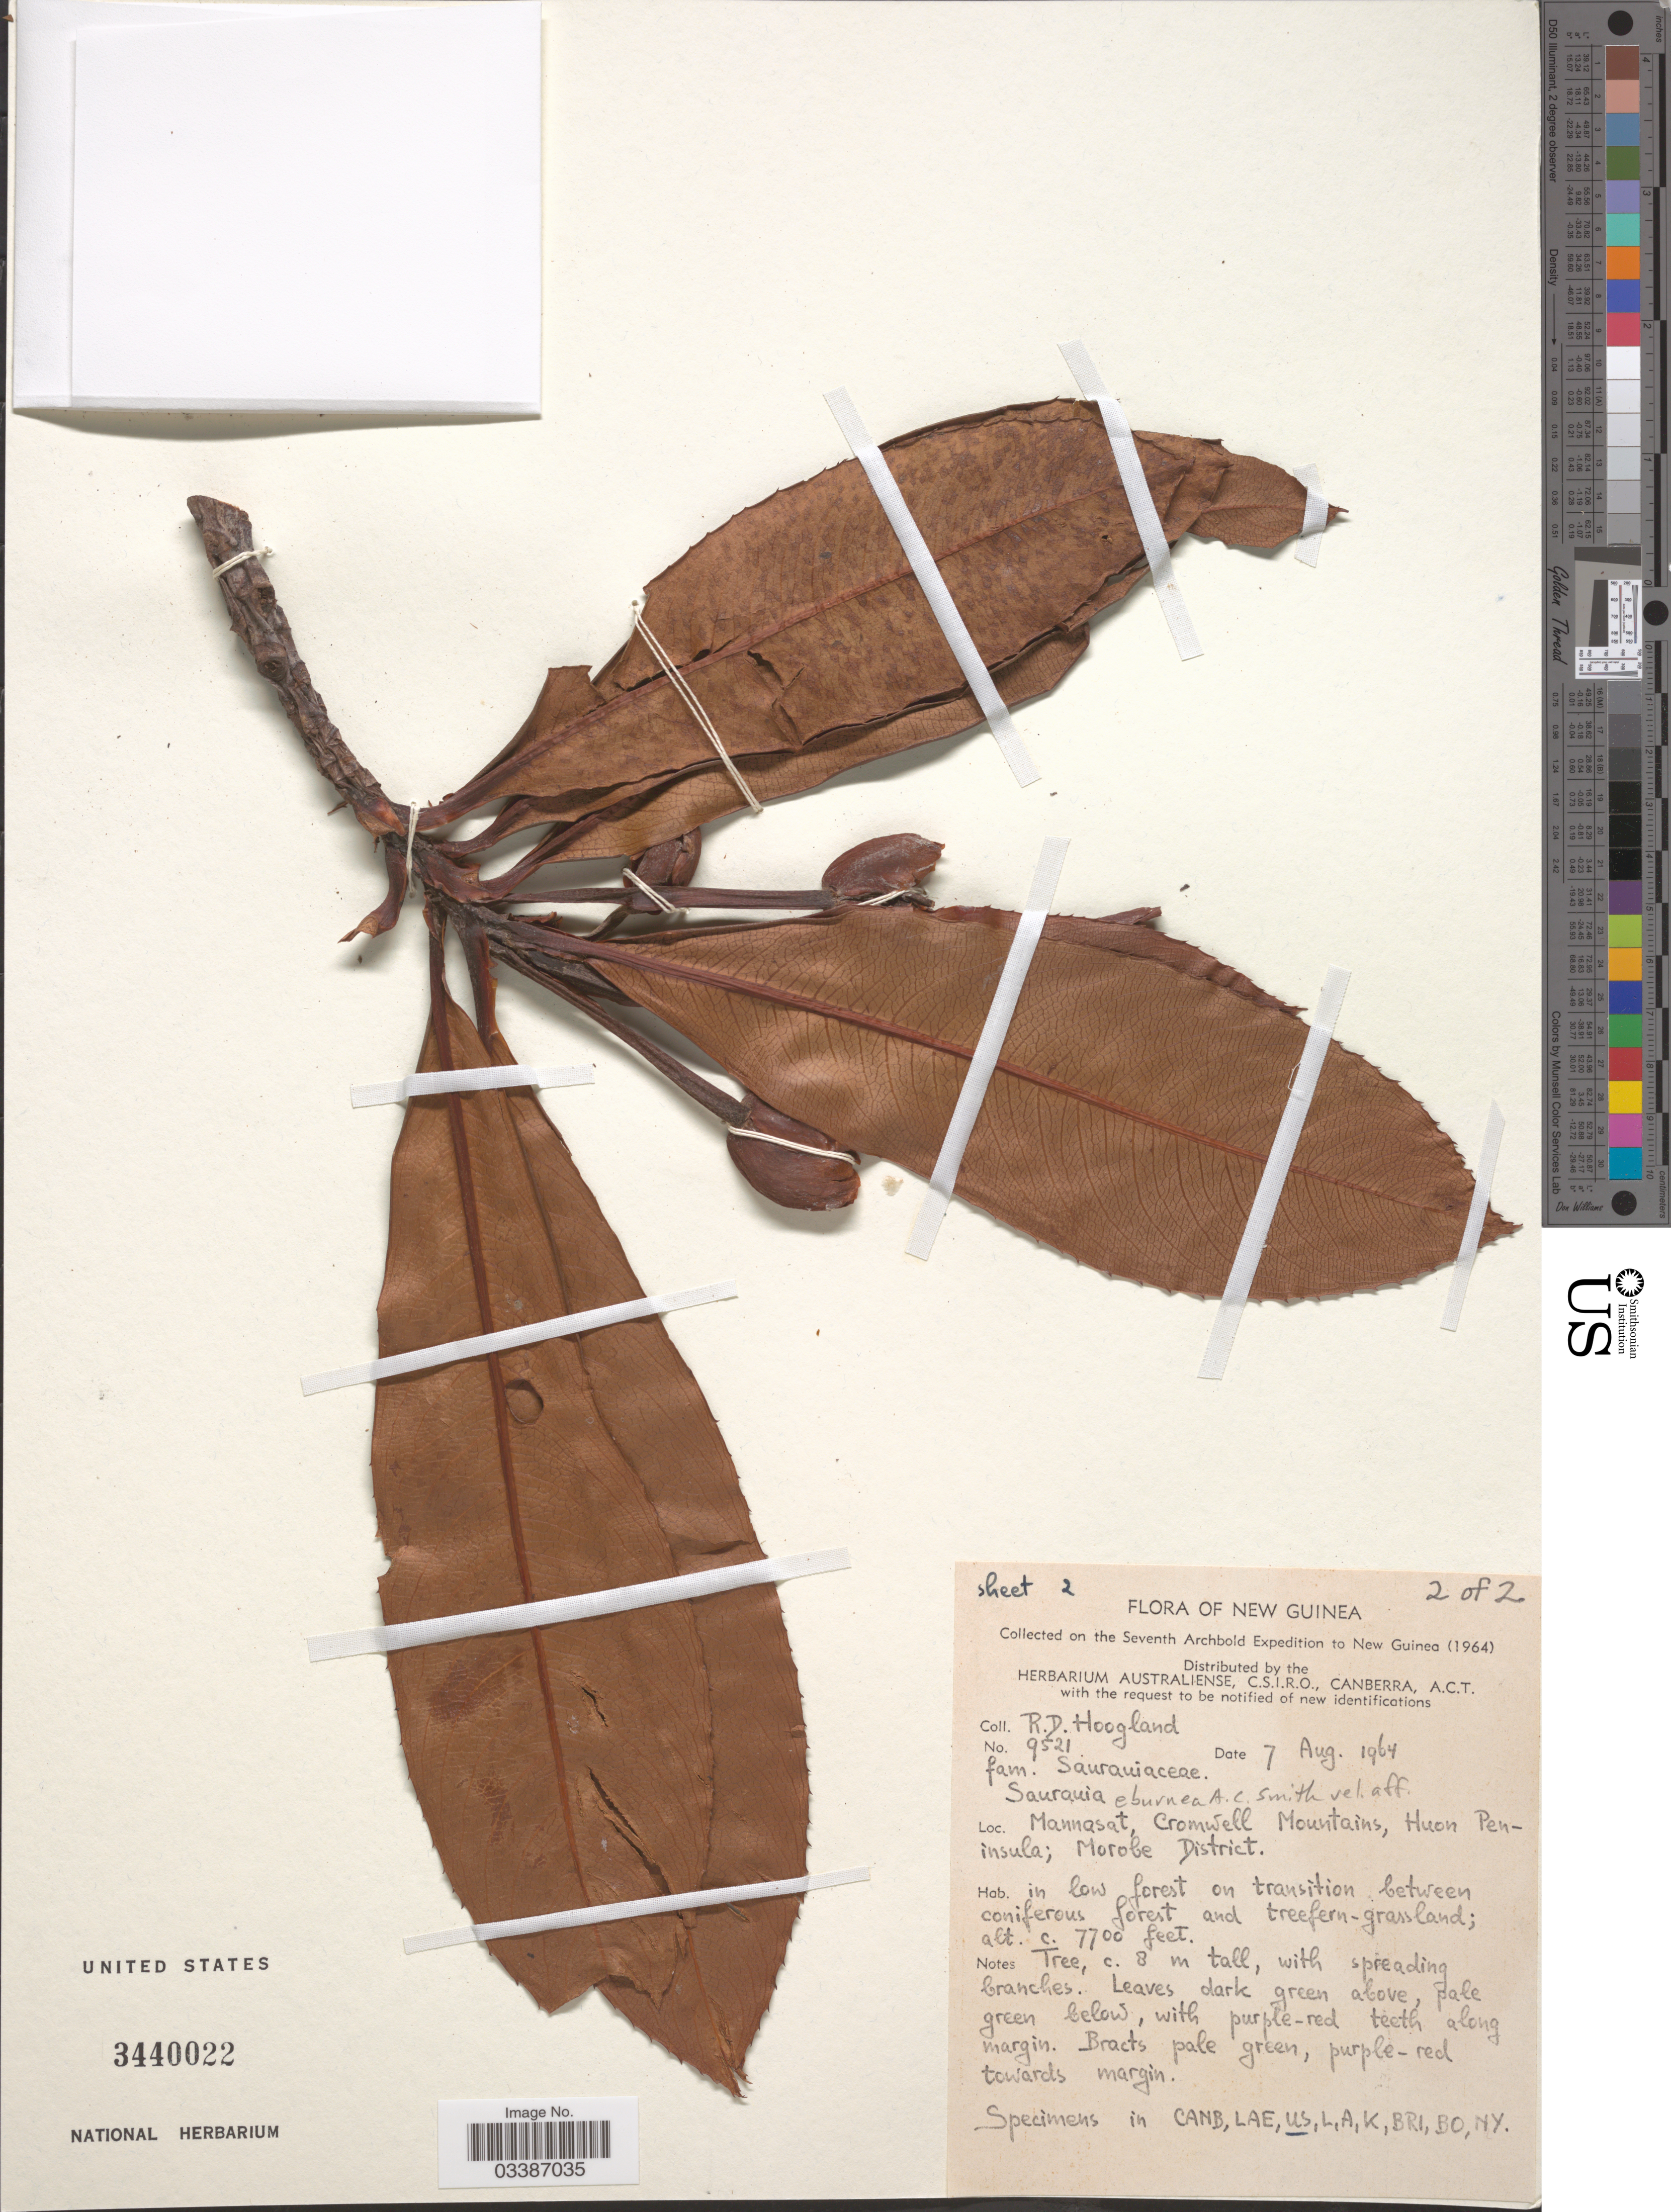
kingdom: Plantae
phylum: Tracheophyta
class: Magnoliopsida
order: Ericales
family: Actinidiaceae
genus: Saurauia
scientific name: Saurauia eburnea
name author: A.C. Sm.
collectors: R. D. Hoogland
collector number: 9521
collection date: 1964-08-07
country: Papua New Guinea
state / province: Morobe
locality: New Guinea. Mannasat, Cromwell Mountains, Huon Peninsula; Morobe District.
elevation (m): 2347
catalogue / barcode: US 3440022